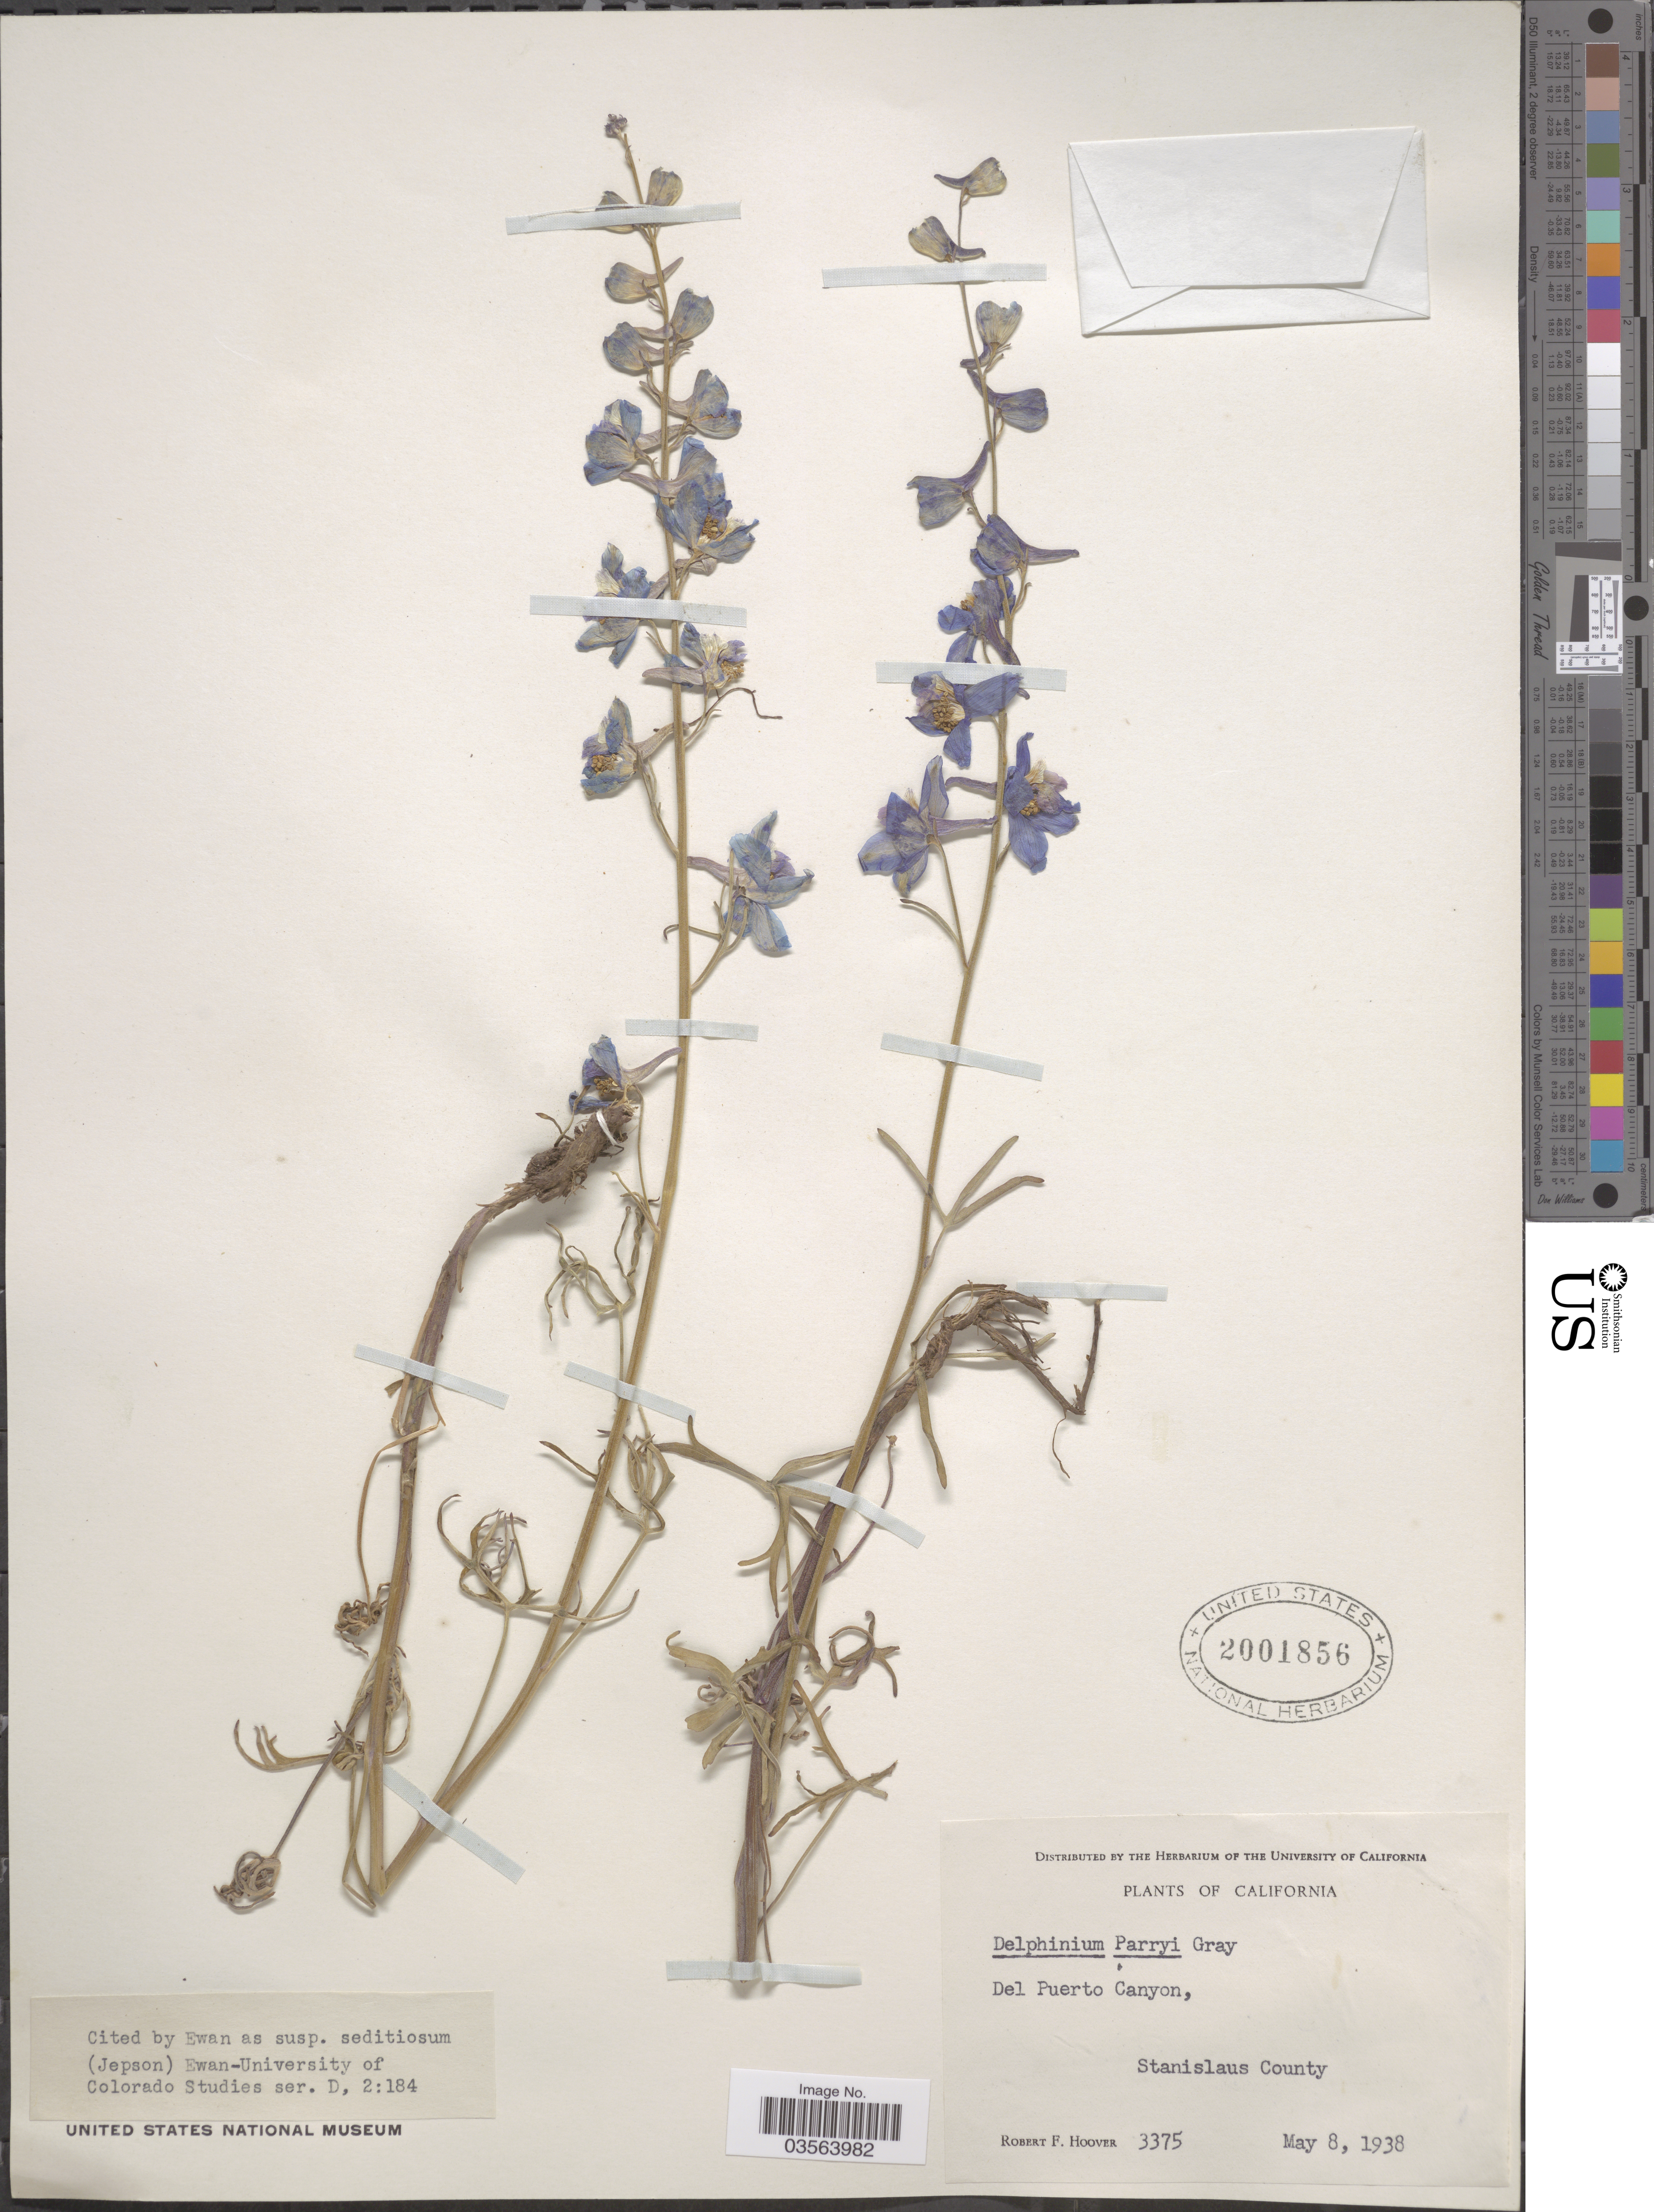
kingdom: Plantae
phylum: Tracheophyta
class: Magnoliopsida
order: Ranunculales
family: Ranunculaceae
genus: Delphinium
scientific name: Delphinium parryi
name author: A. Gray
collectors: R. F. Hoover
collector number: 3375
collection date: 1938-05-08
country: United States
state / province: California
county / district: Stanislaus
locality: Del Puerto Canyon, Stanislaus County.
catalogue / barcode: US 2001856